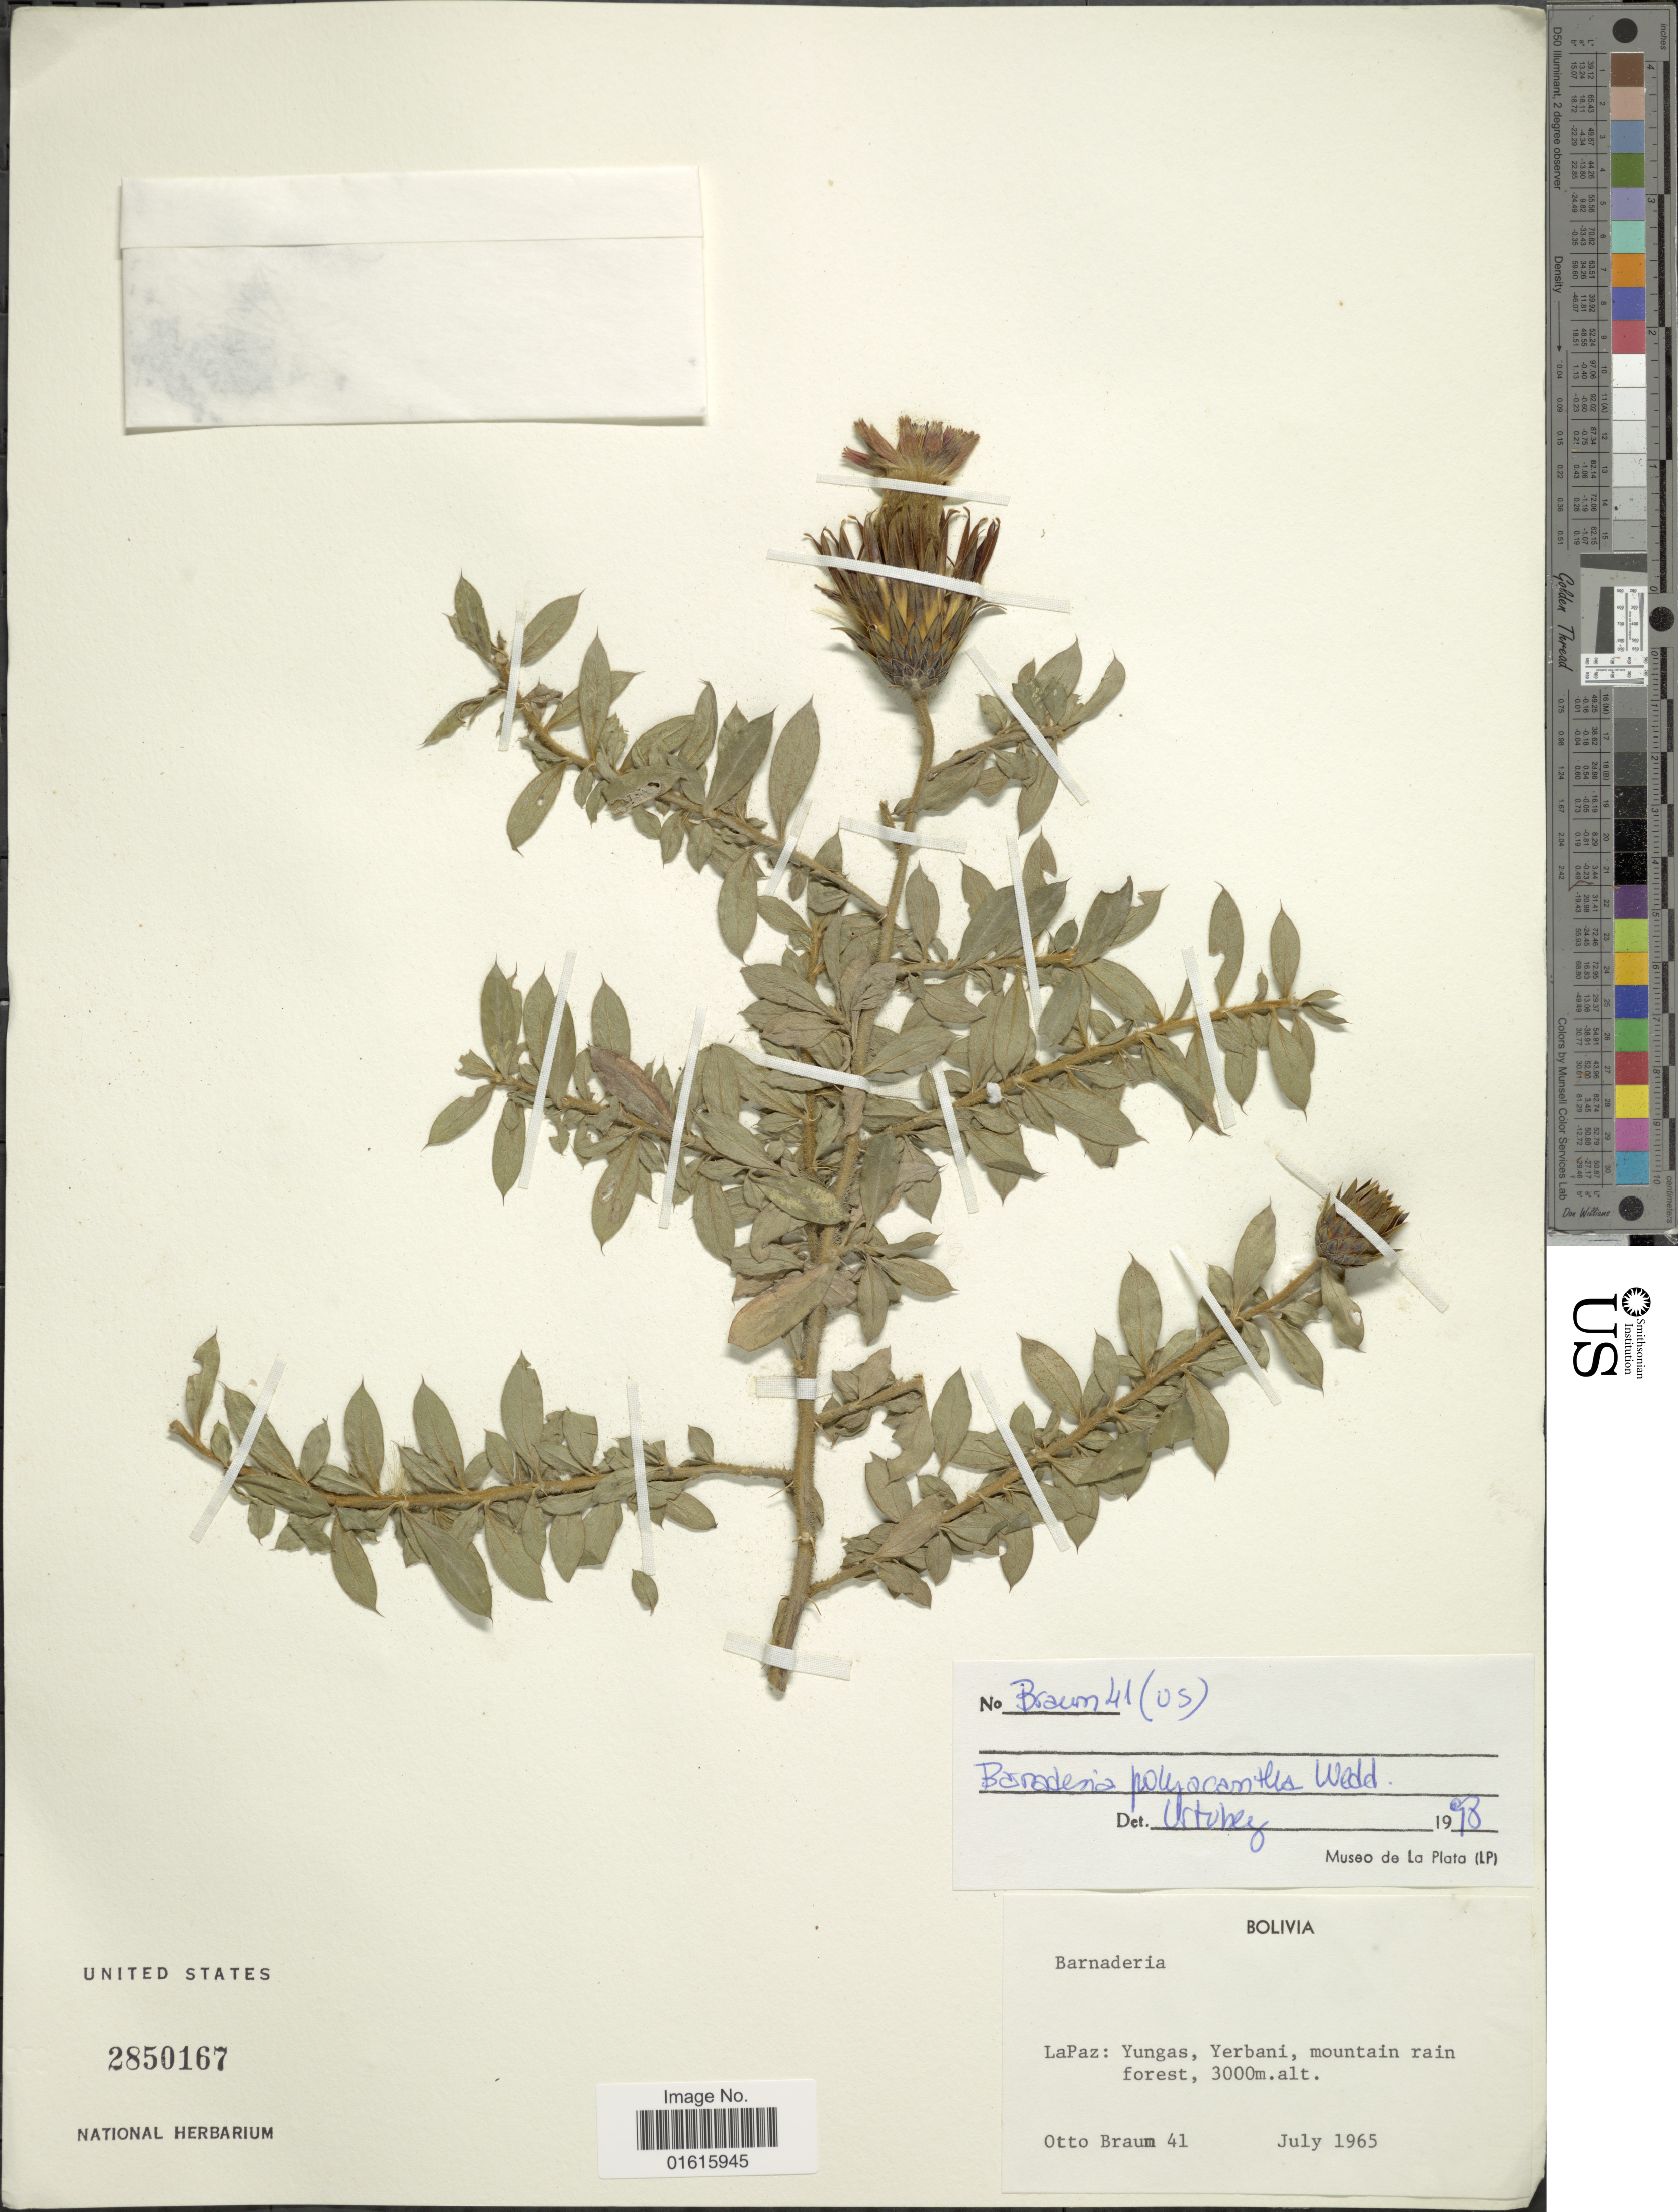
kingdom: Plantae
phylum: Tracheophyta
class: Magnoliopsida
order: Asterales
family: Asteraceae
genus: Barnadesia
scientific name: Barnadesia polyacantha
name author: Wedd.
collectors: O. Braun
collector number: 41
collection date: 1965-07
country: Bolivia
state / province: La Paz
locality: Yerbani, mountain rain forest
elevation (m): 3000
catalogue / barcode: US 2850167